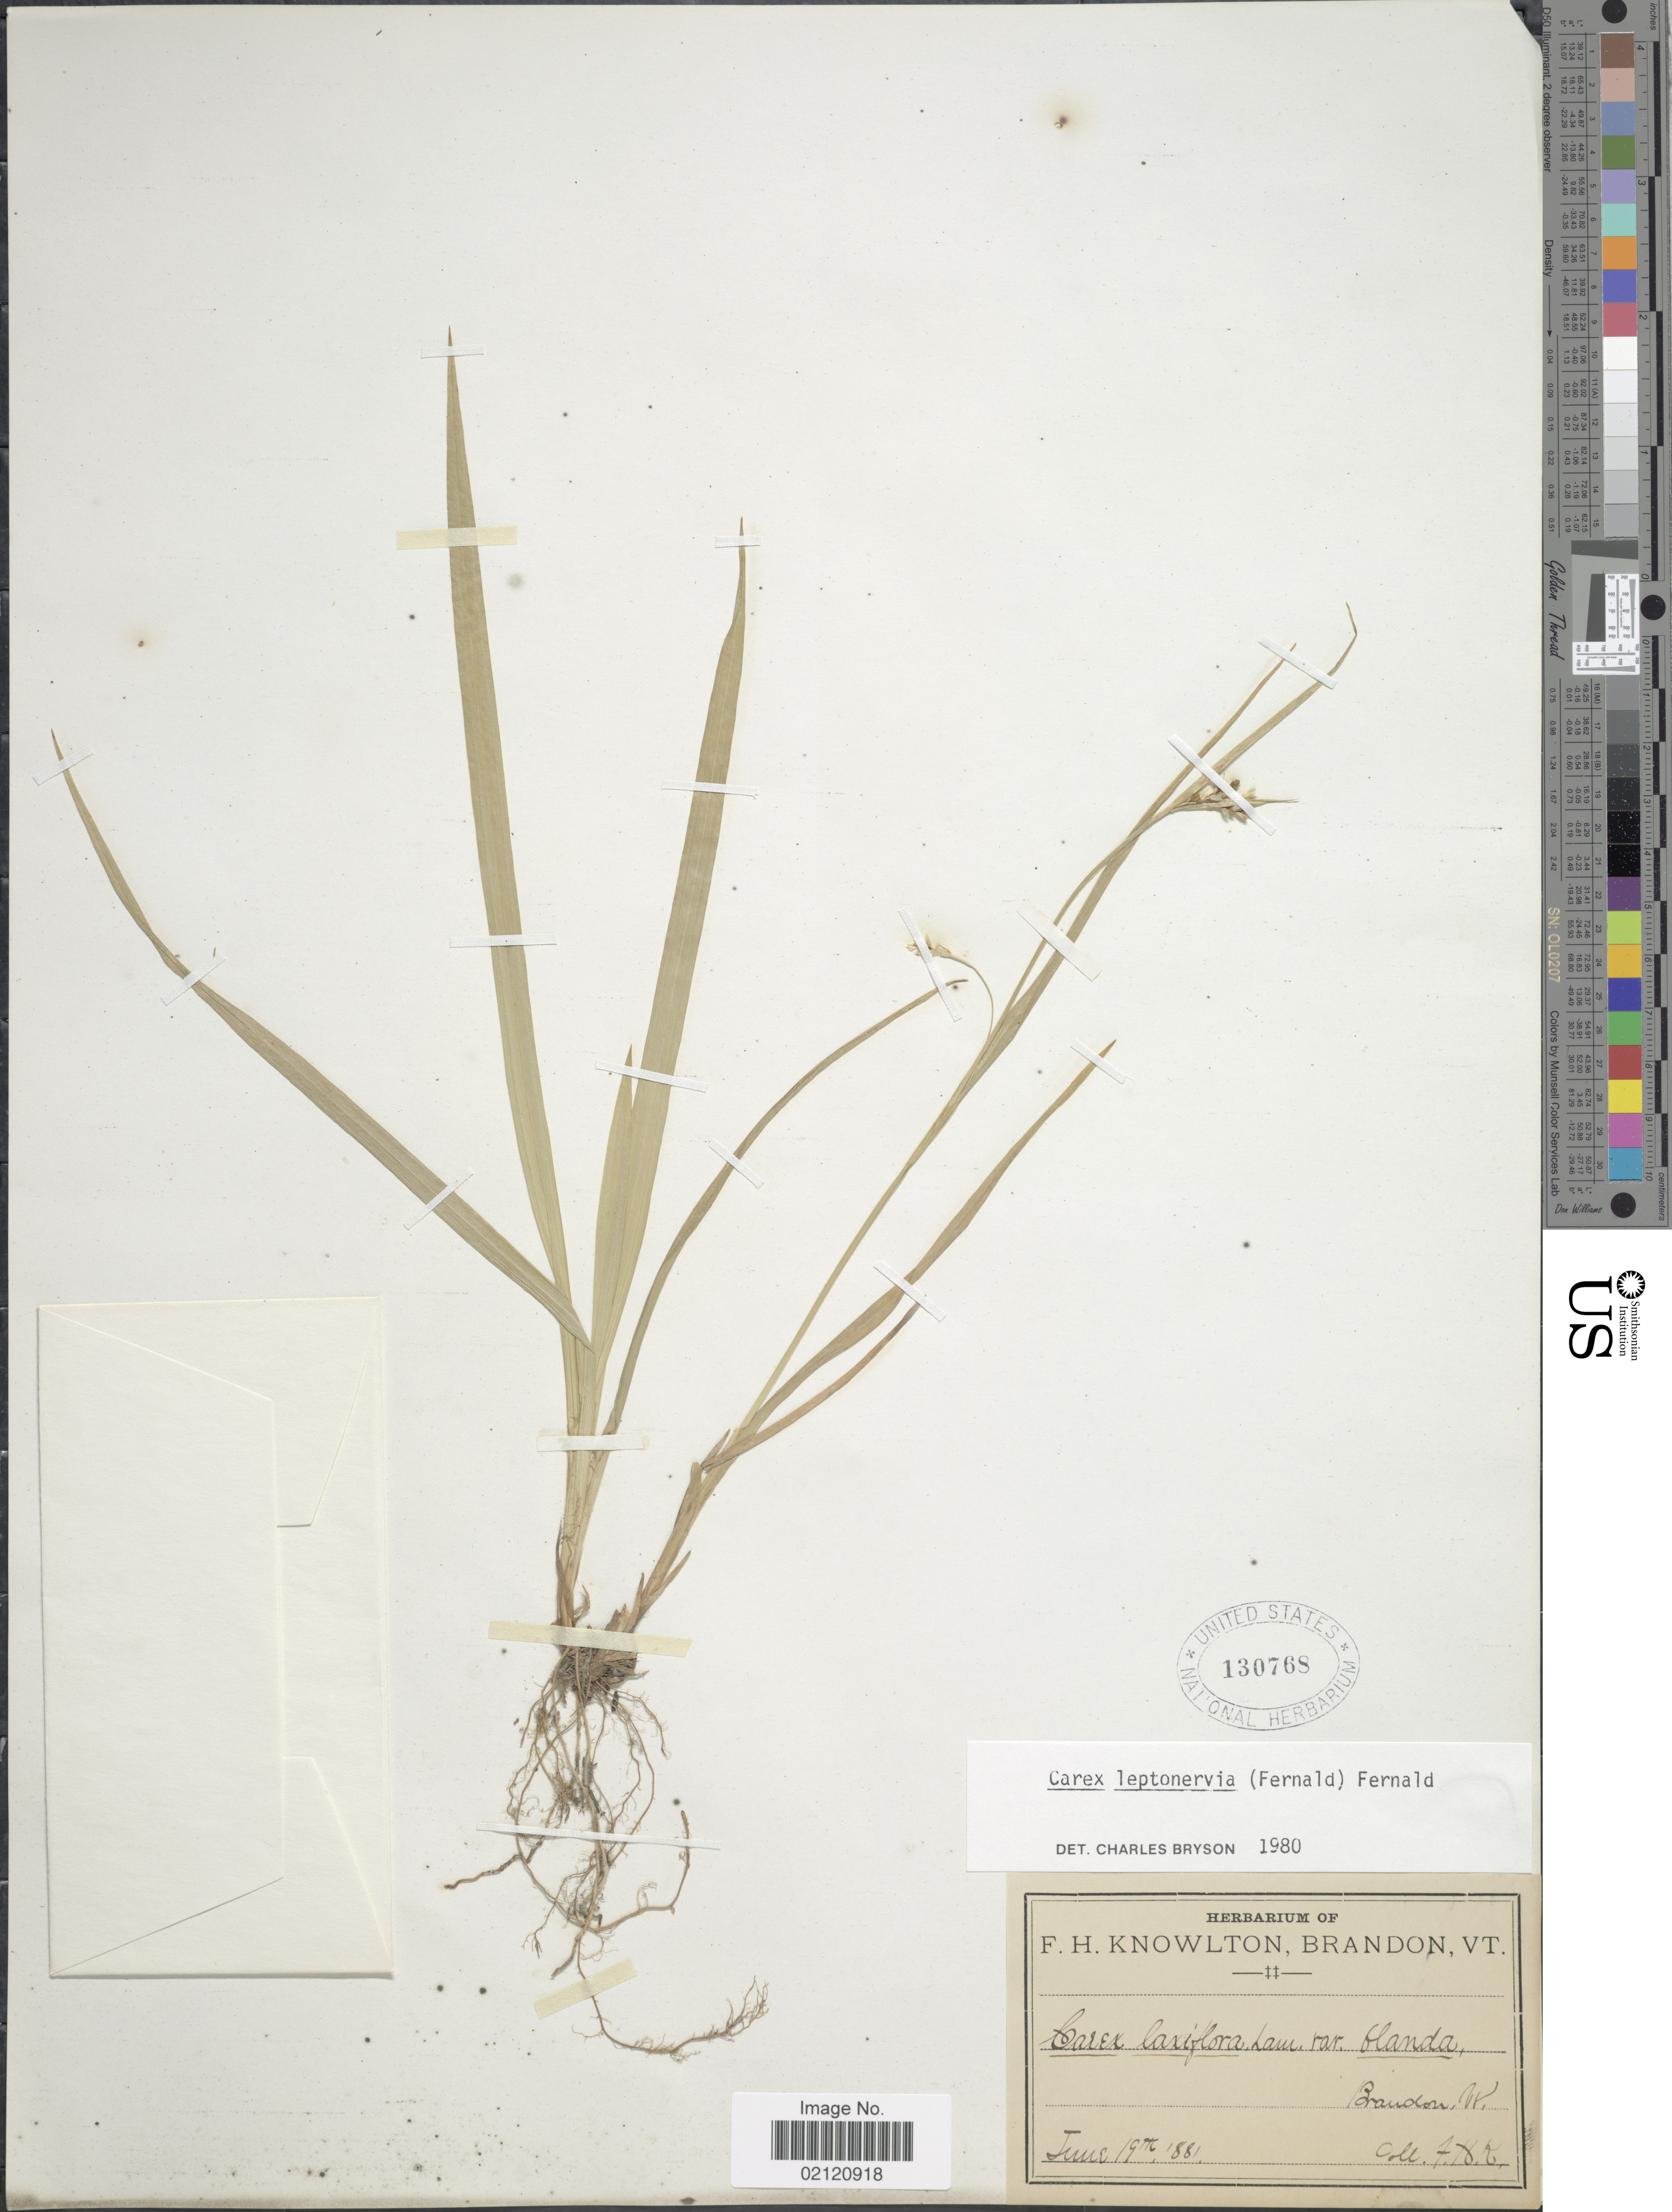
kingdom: Plantae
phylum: Tracheophyta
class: Liliopsida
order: Poales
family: Cyperaceae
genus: Carex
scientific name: Carex leptonervia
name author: (Fernald) Fernald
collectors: F. H. Knowlton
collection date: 1881-06-19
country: United States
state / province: Vermont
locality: Brandon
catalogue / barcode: US 130768